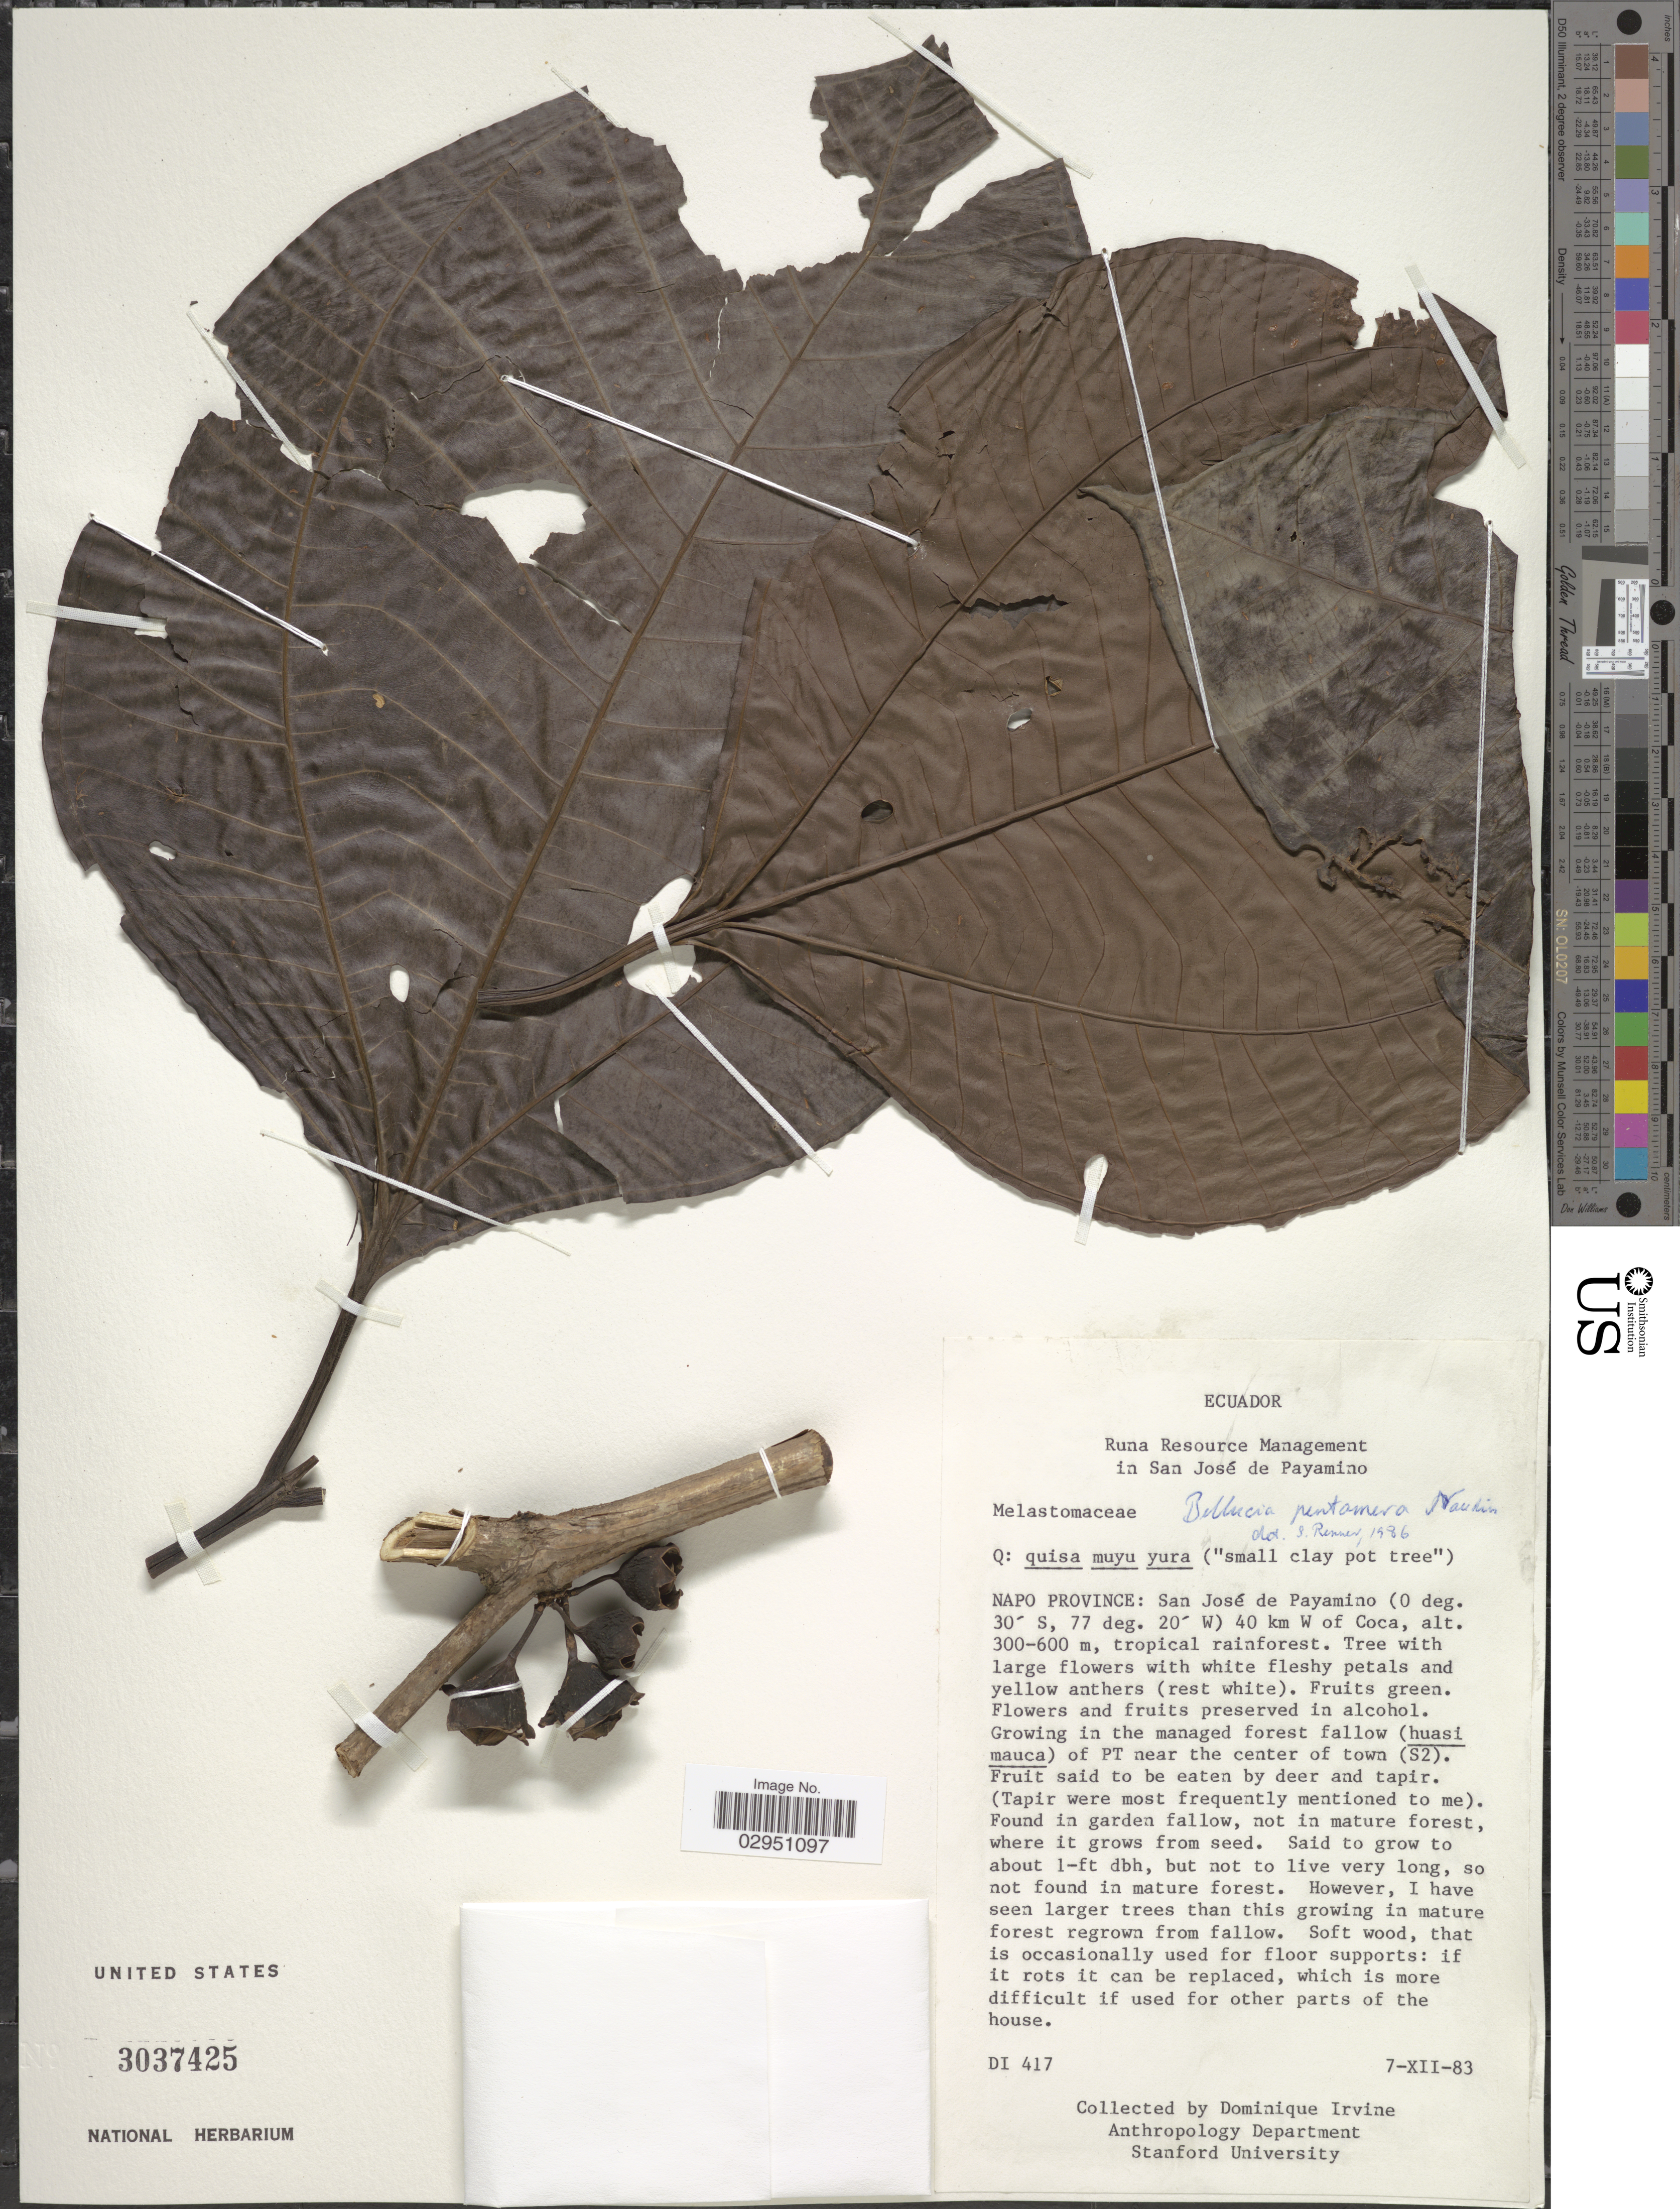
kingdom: Plantae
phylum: Tracheophyta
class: Magnoliopsida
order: Myrtales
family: Melastomataceae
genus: Bellucia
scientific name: Bellucia pentamera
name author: Naudin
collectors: D. Irvine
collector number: DI 417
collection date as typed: Transcribed d/m/y: 7/12/83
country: Ecuador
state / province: Napo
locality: San José de Payamino 40 km W of Coca.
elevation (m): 300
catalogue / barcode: US 3037425